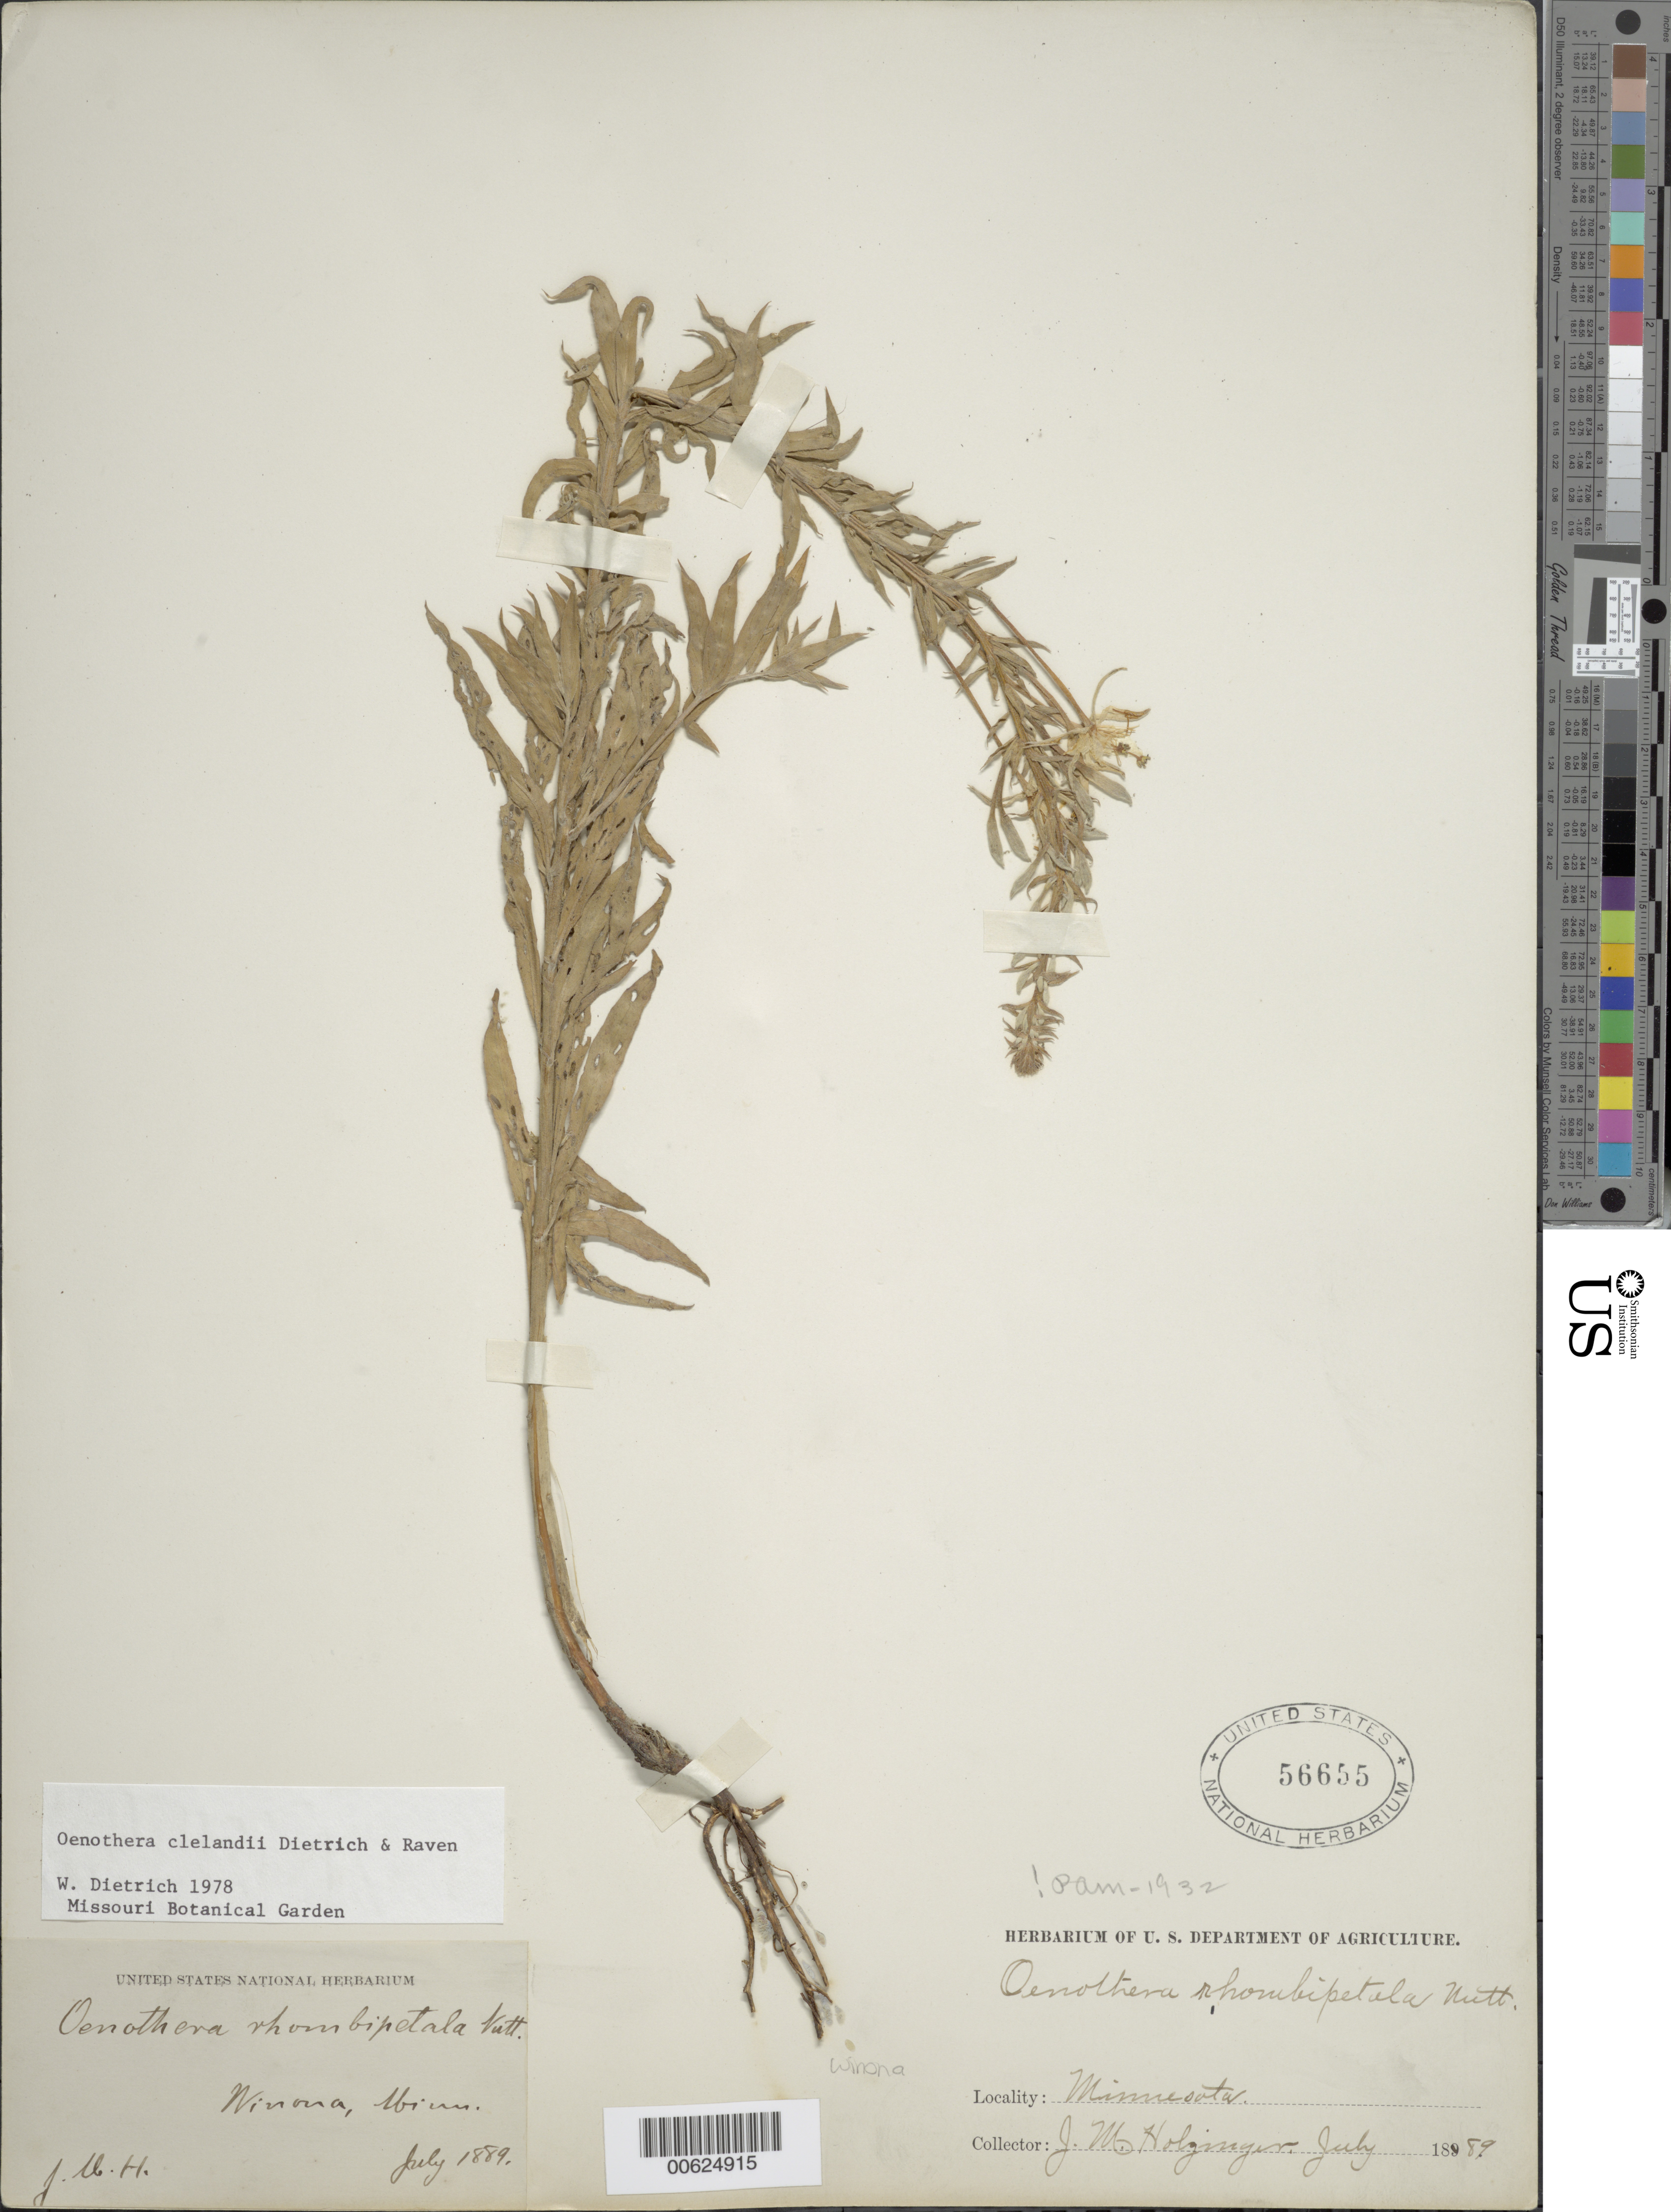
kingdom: Plantae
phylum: Tracheophyta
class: Magnoliopsida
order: Myrtales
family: Onagraceae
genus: Oenothera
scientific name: Oenothera clelandii W. Dietr., P.H. Raven & W.L. Wagner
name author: W. Dietr. et al.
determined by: Dietrich, W.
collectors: J. M. Holzinger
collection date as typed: Jul 1889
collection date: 1889-07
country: United States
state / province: Minnesota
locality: Winona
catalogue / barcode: US 56655